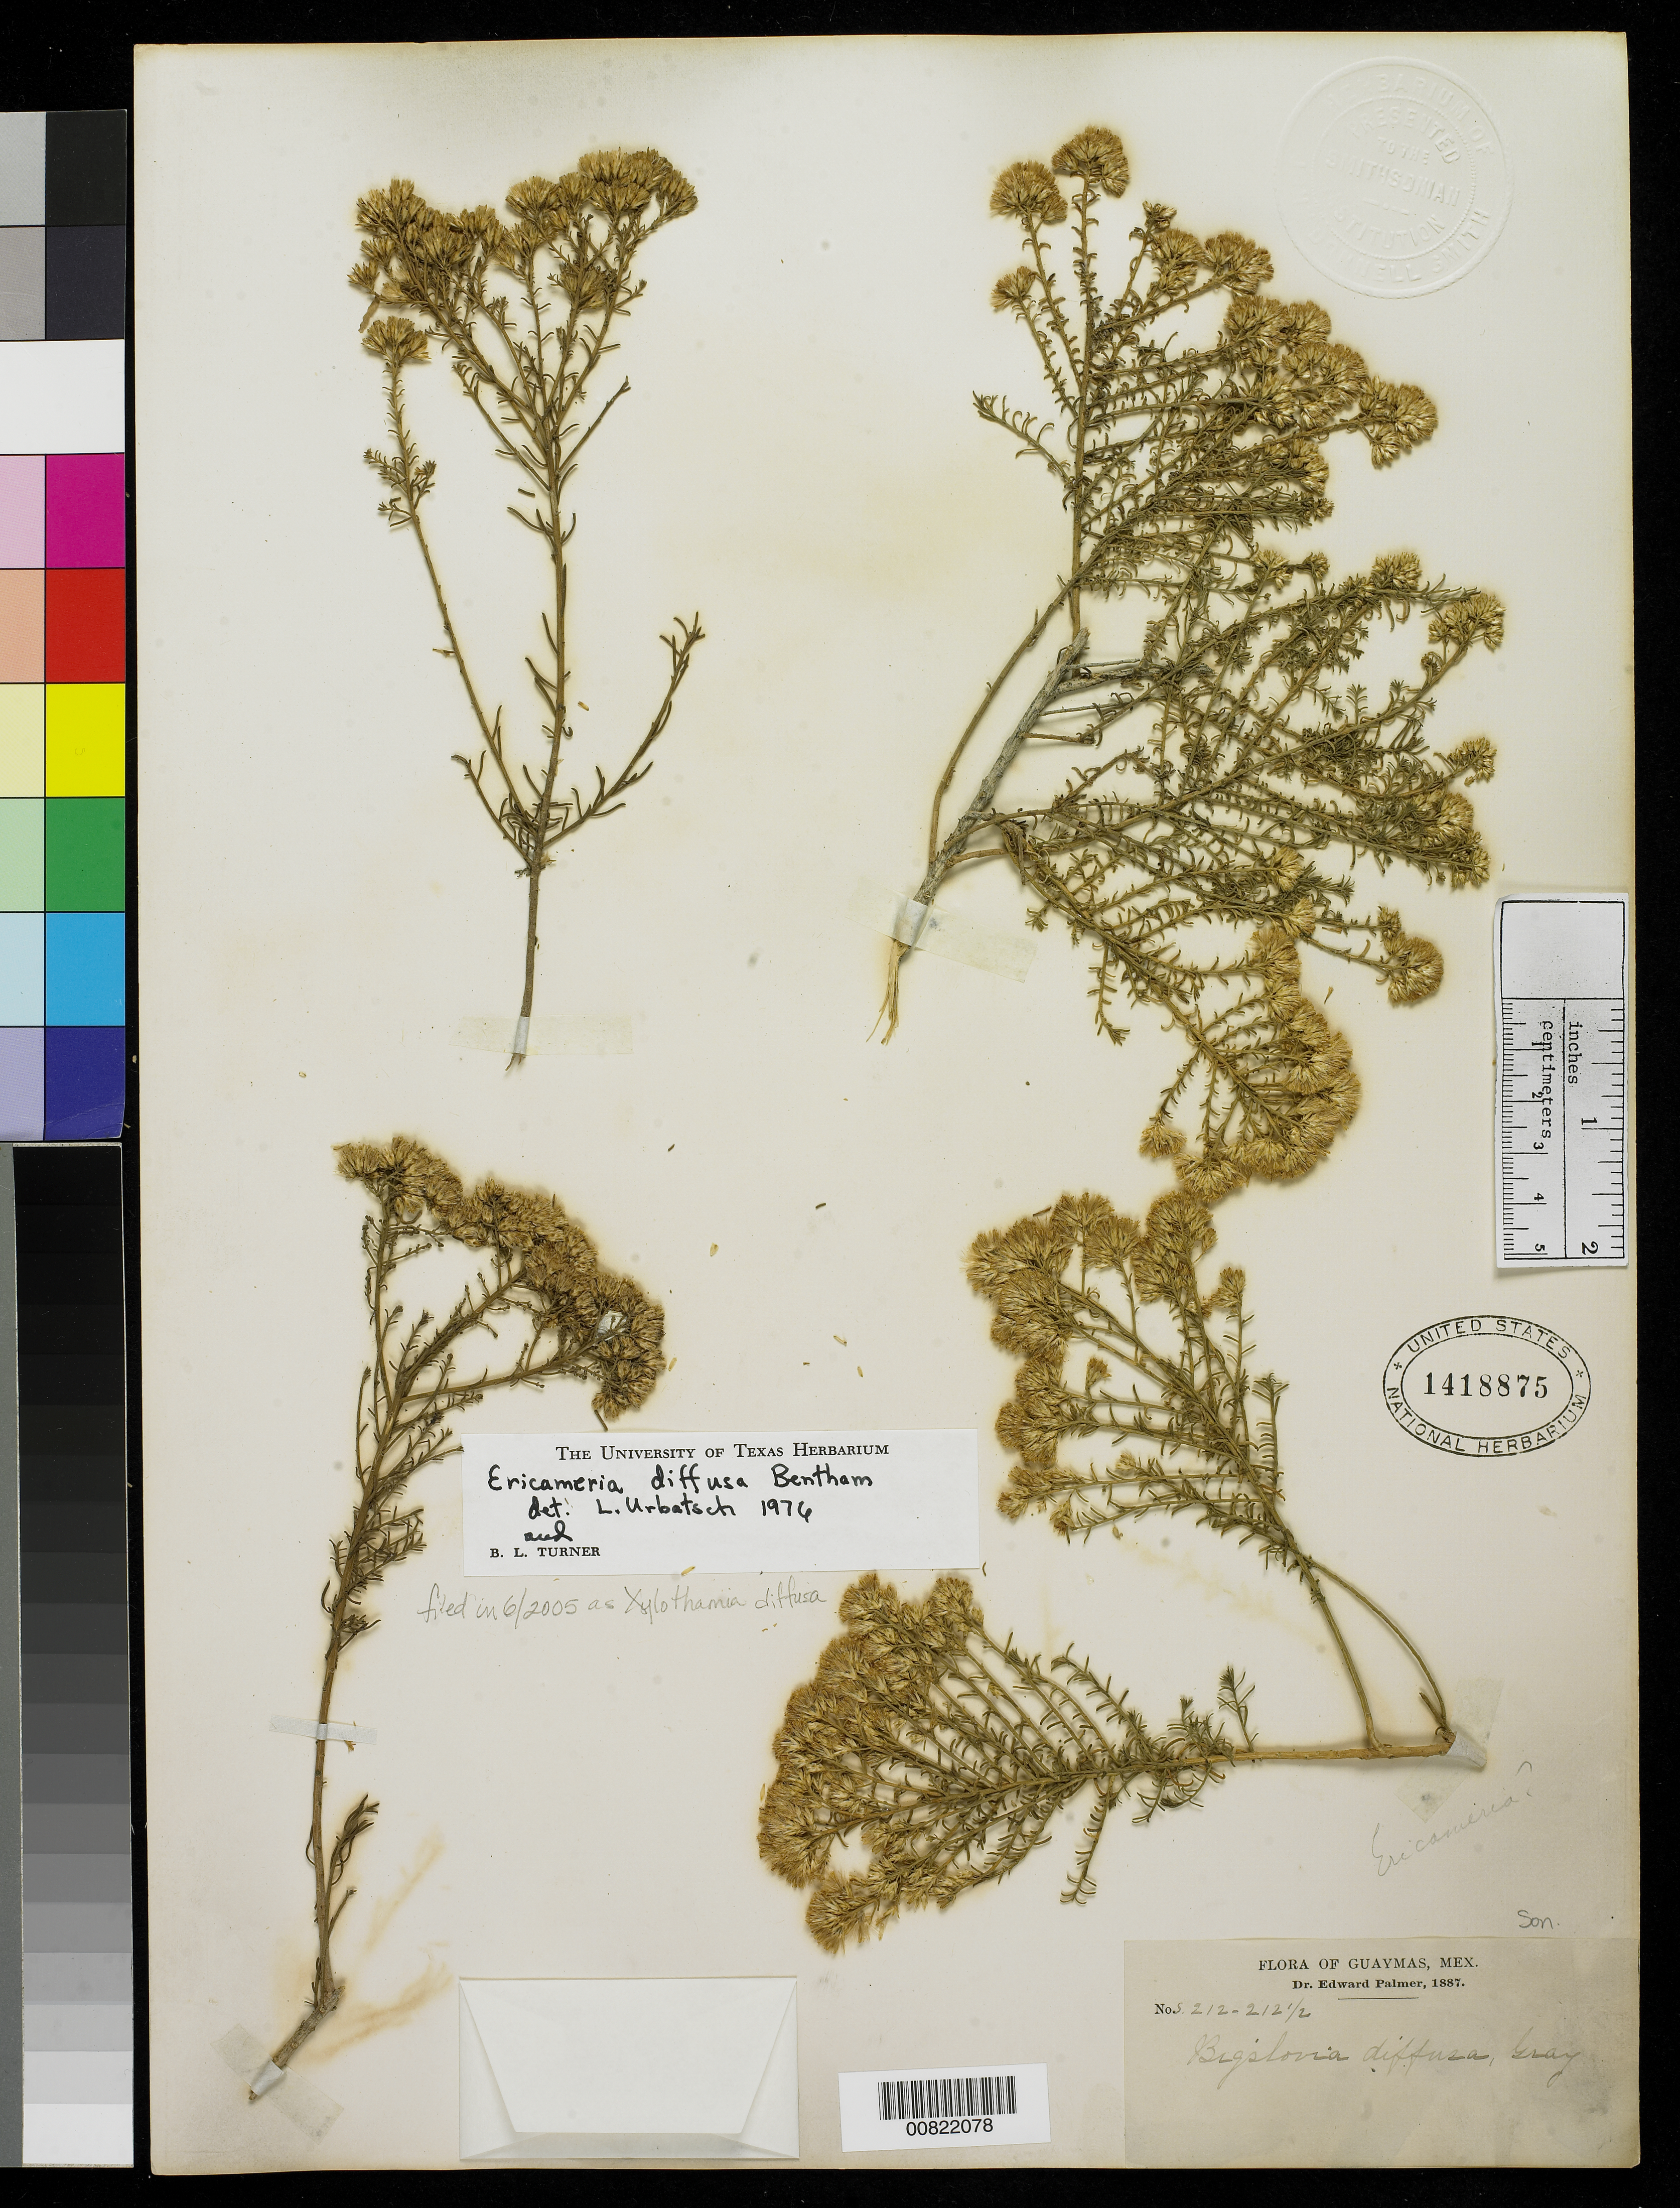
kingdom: Plantae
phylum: Tracheophyta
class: Magnoliopsida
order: Asterales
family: Asteraceae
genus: Xylothamia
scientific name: Xylothamia diffusa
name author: (Benth.) G.L. Nesom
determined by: Urbatsch, Lowell E., Curator (LSU), Louisiana State University (UNITED STATES)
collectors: E. Palmer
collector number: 212-212½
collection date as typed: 1887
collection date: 1887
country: Mexico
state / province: Sonora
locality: Guaymas, Sonora.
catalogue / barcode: US 1418875